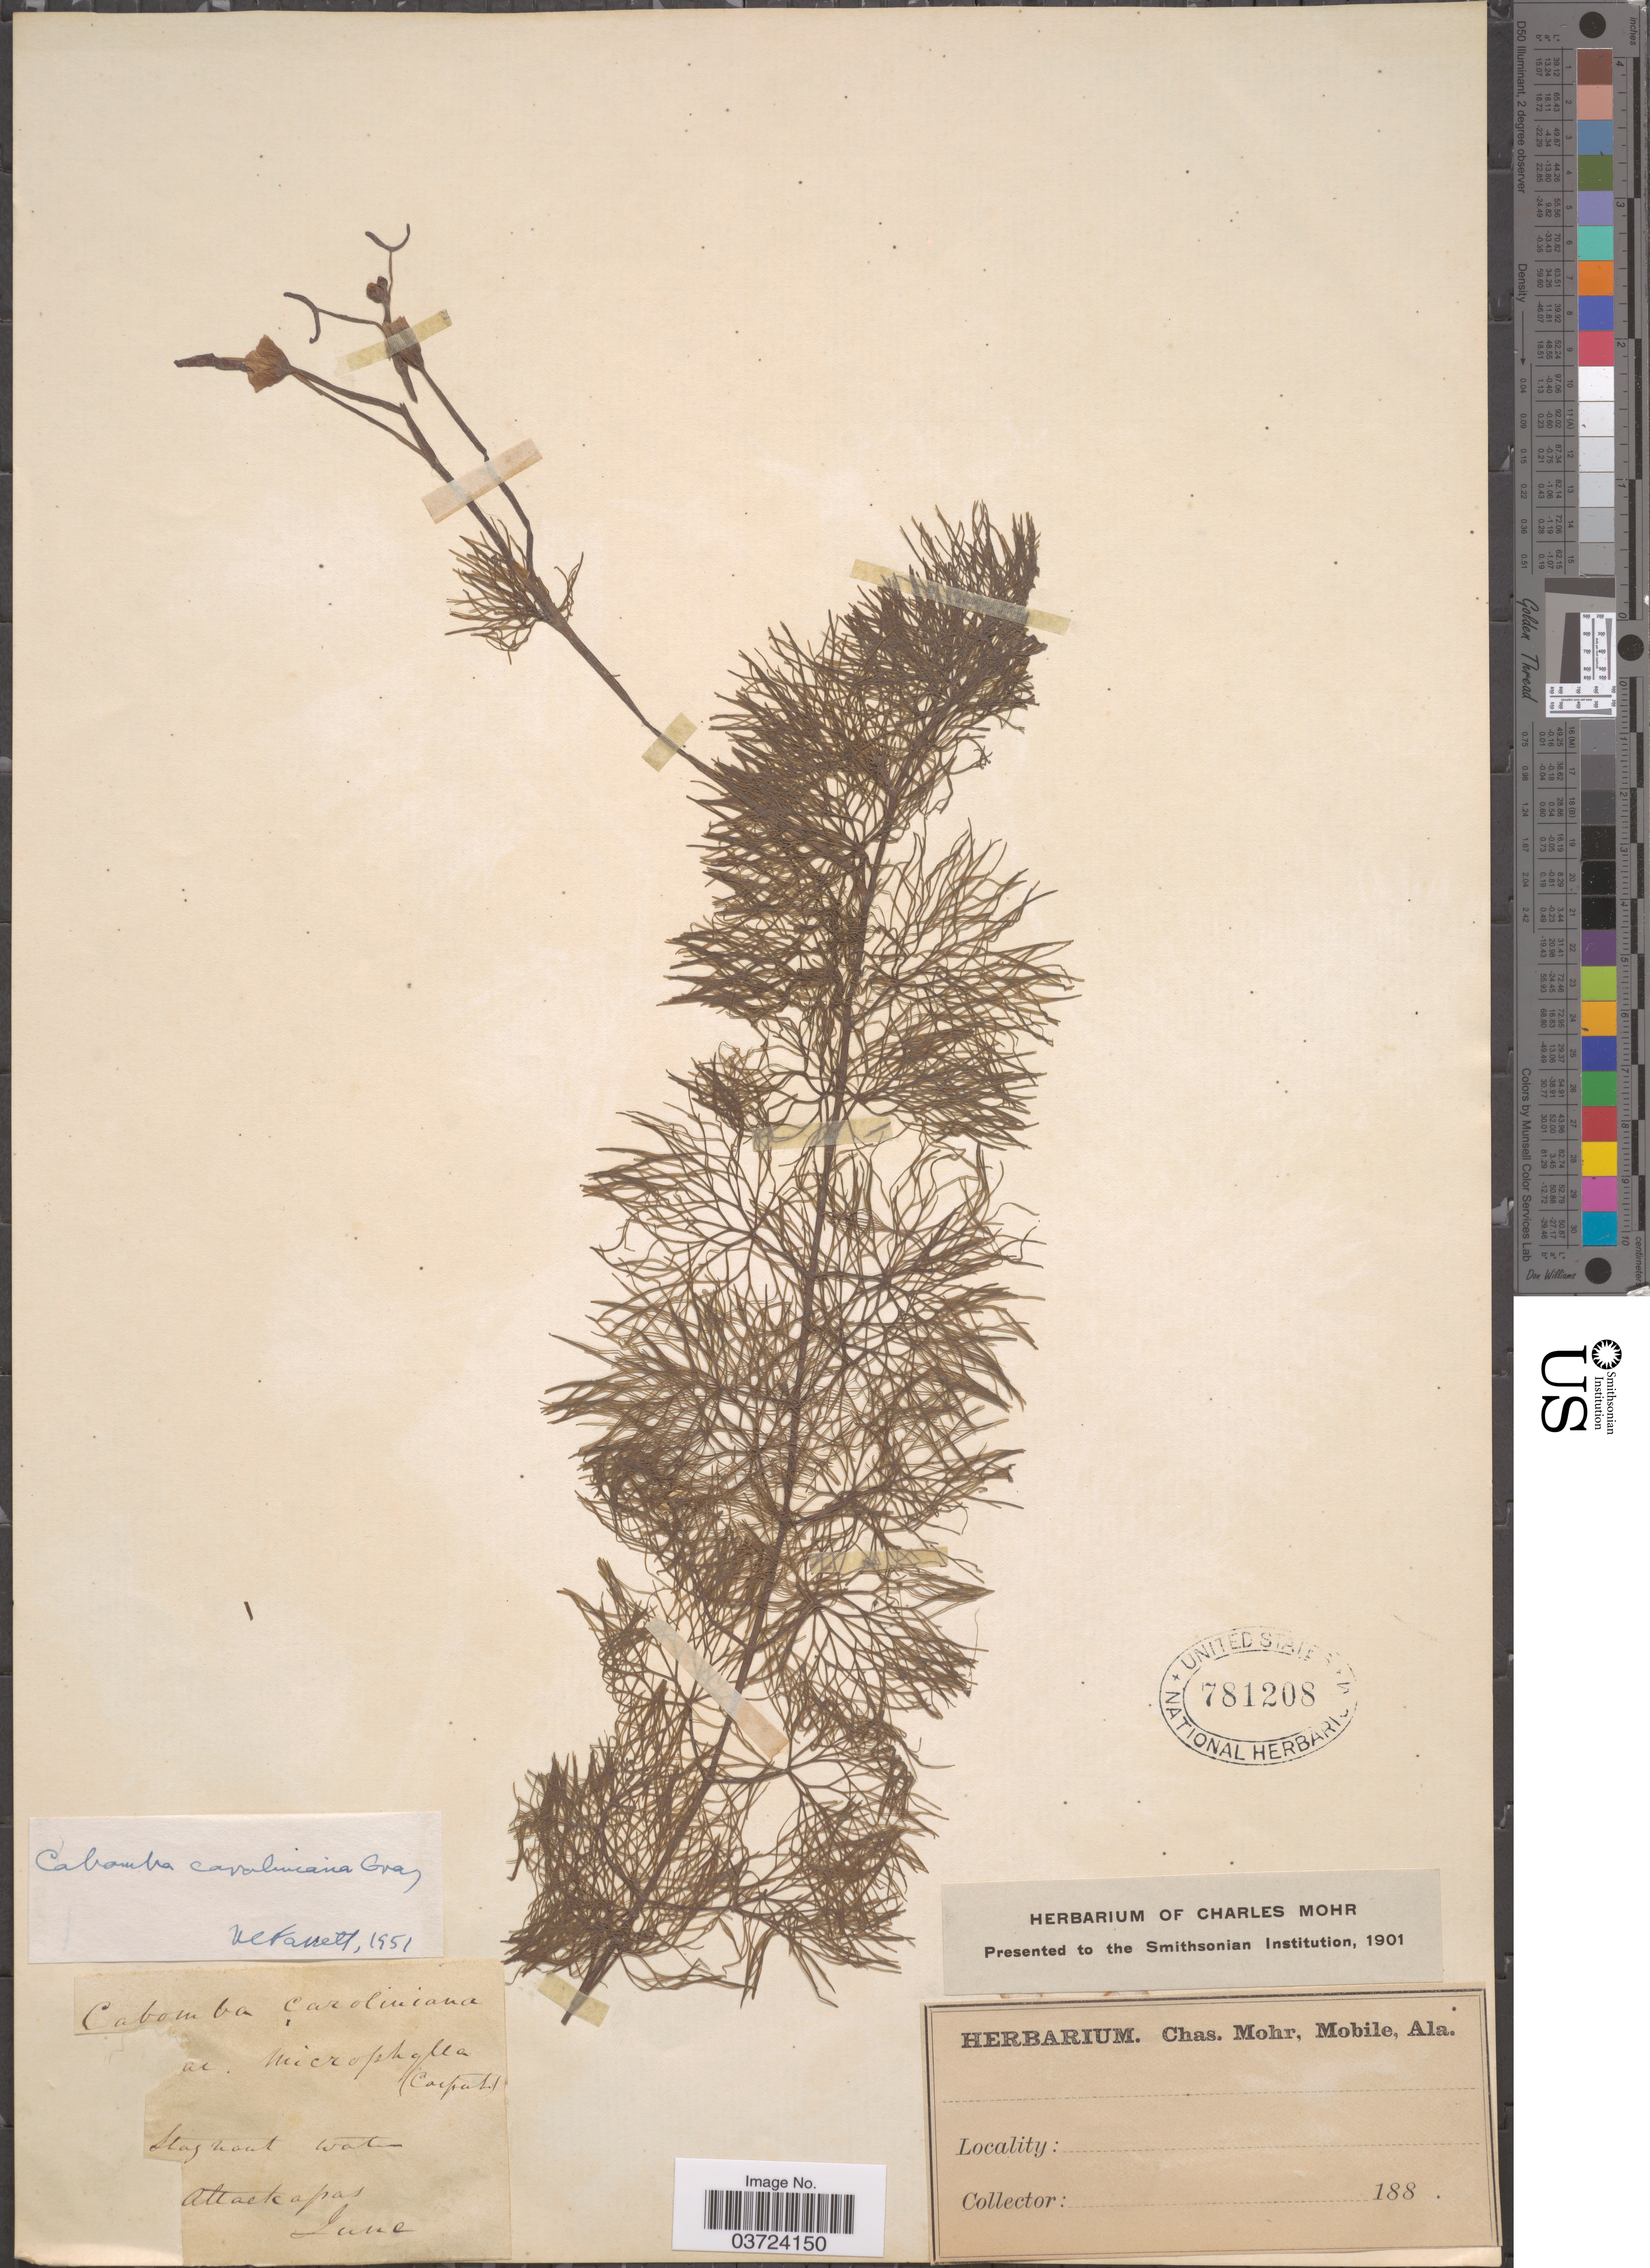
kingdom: Plantae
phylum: Tracheophyta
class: Magnoliopsida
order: Nymphaeales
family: Cabombaceae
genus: Cabomba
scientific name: Cabomba caroliniana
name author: A. Gray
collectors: ex herb. Charles Mohr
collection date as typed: June 188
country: United States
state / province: Alabama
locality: Attackapas.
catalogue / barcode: US 781208